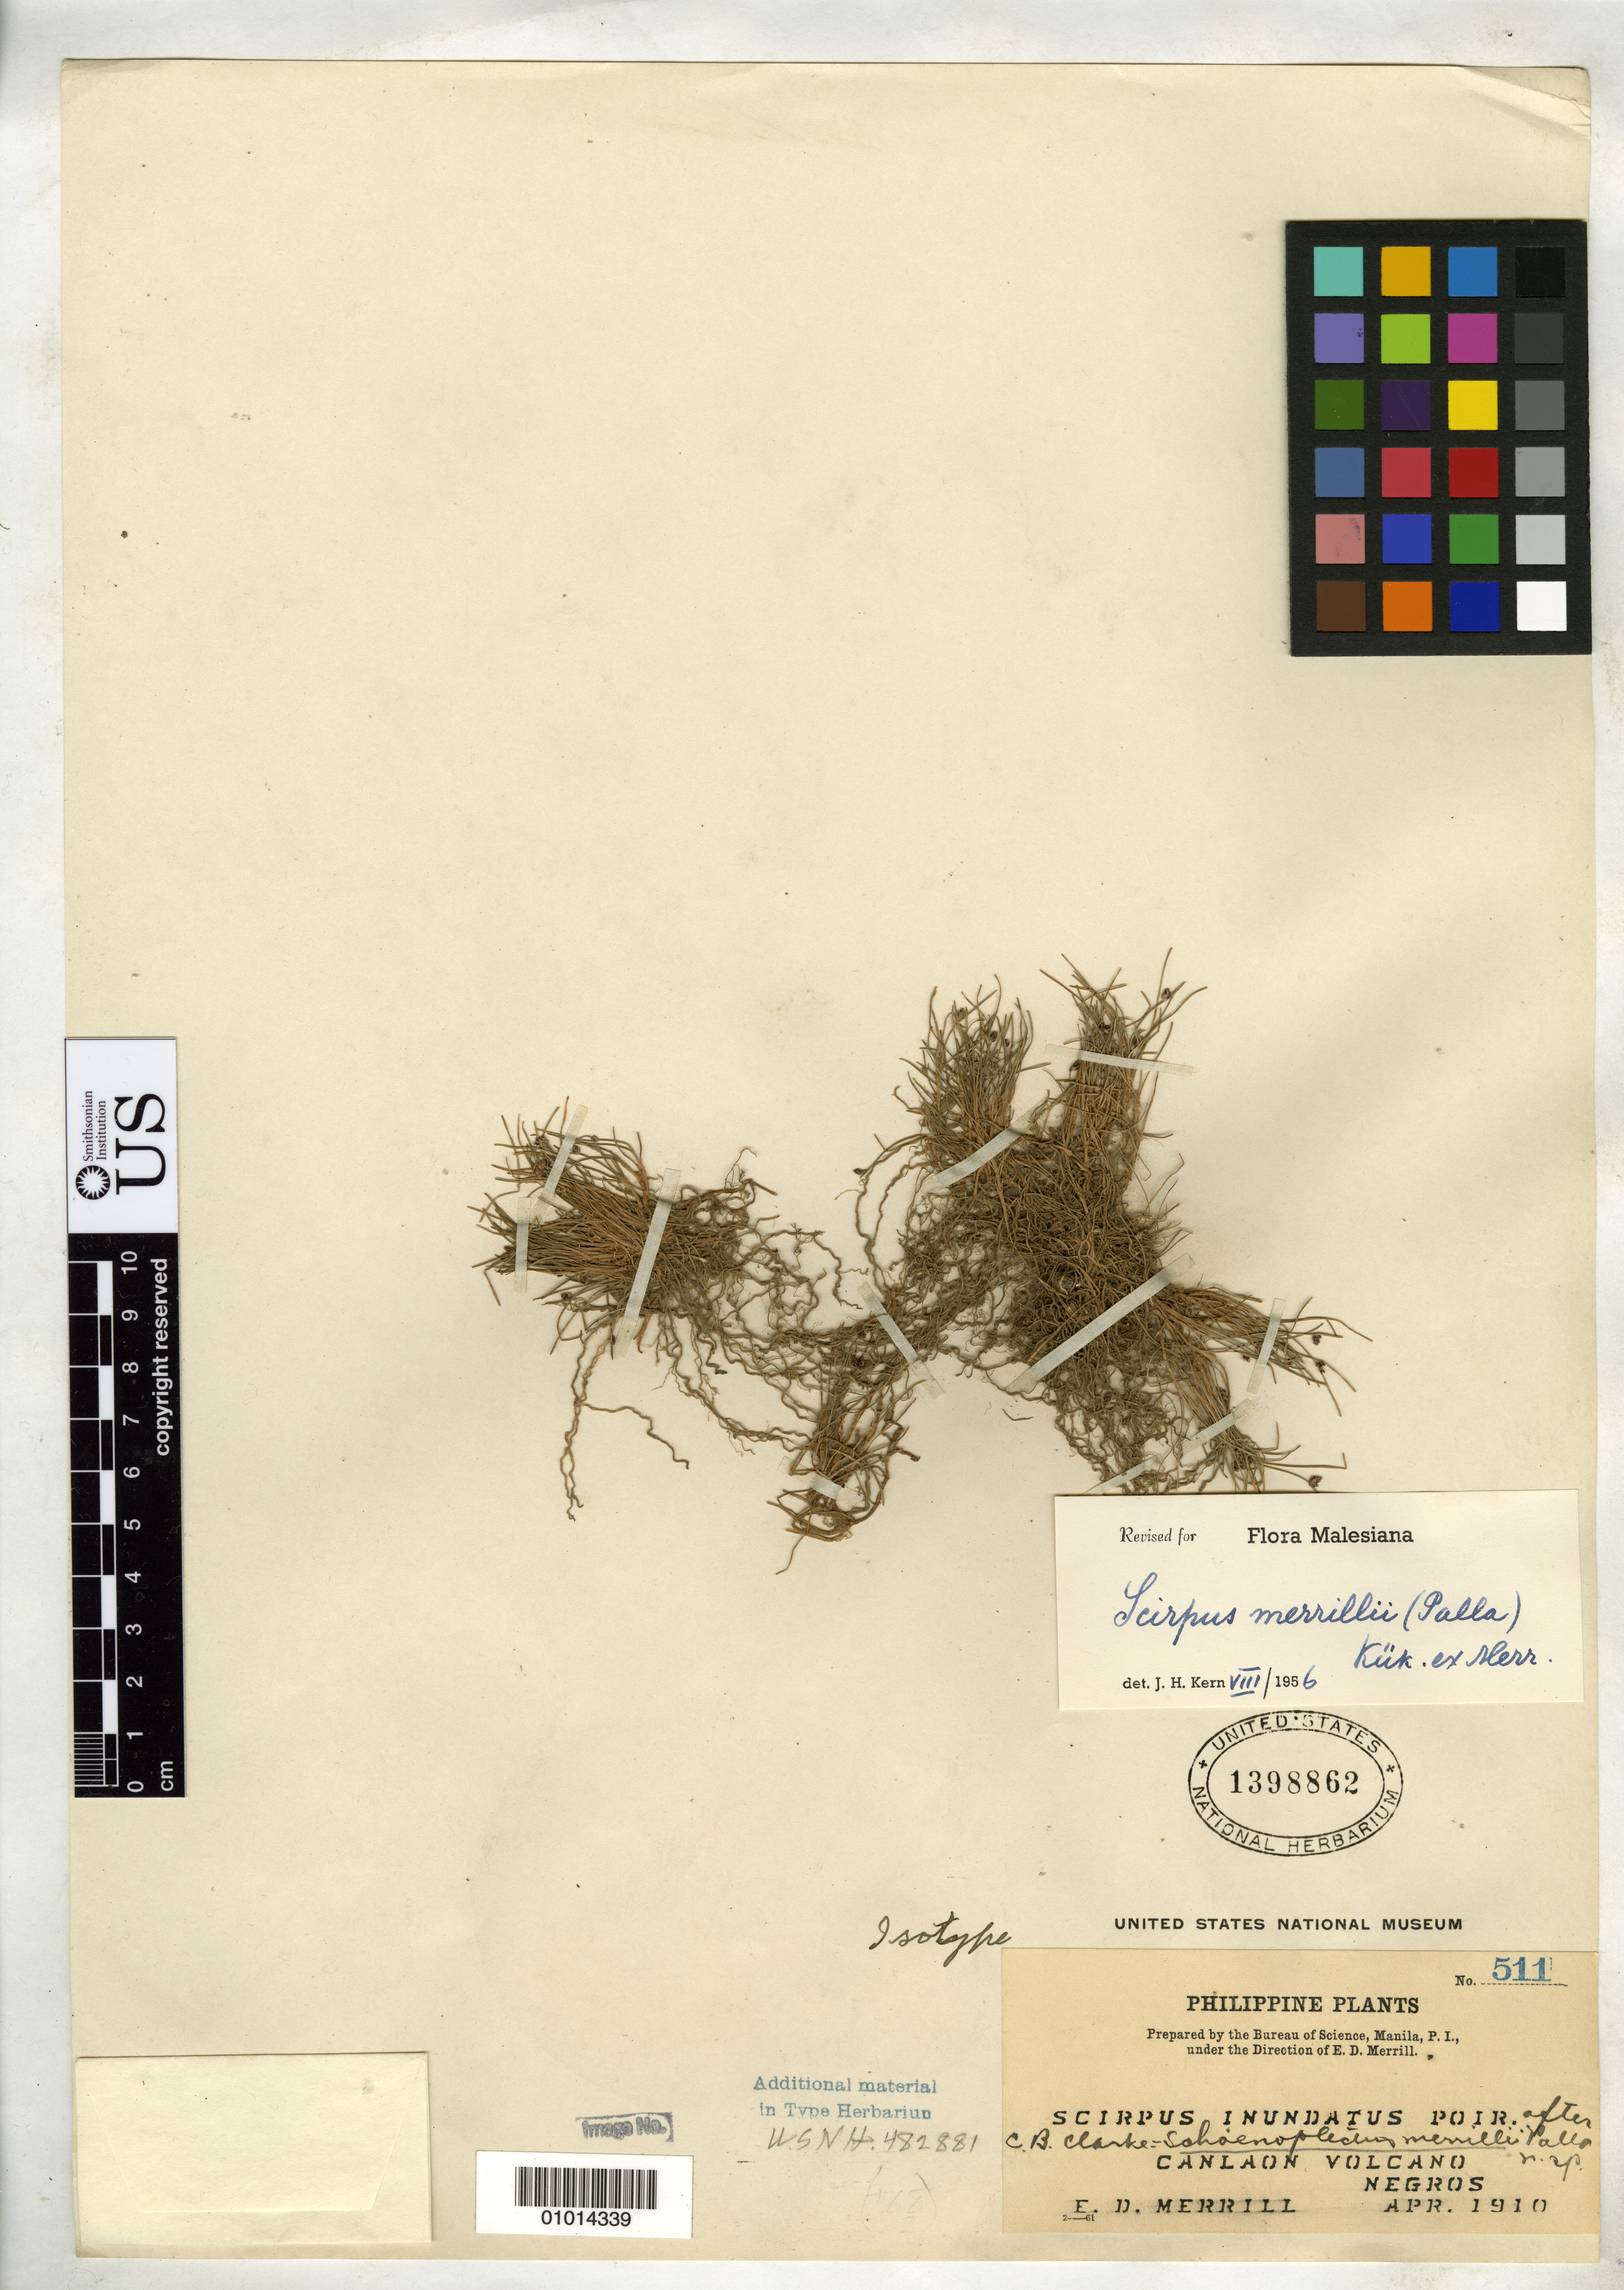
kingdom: Plantae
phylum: Tracheophyta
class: Liliopsida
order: Poales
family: Cyperaceae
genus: Schoenoplectus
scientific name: Schoenoplectus merrillii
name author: Palla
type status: Isotype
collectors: E. D. Merrill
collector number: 511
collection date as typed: Apr 1910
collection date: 1910-04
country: Philippines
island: Negros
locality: Canlaon Volcano, Negros.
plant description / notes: Currently accepted name as cited by K.L. Wilson, Telopea 2: 169 (1981).; Protologue cites collection number as "223"; Merrill's collections were apparently re-numbered by Kneucker (see letter from Merrill on other US sheet, USNH 482881).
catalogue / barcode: US 1398862